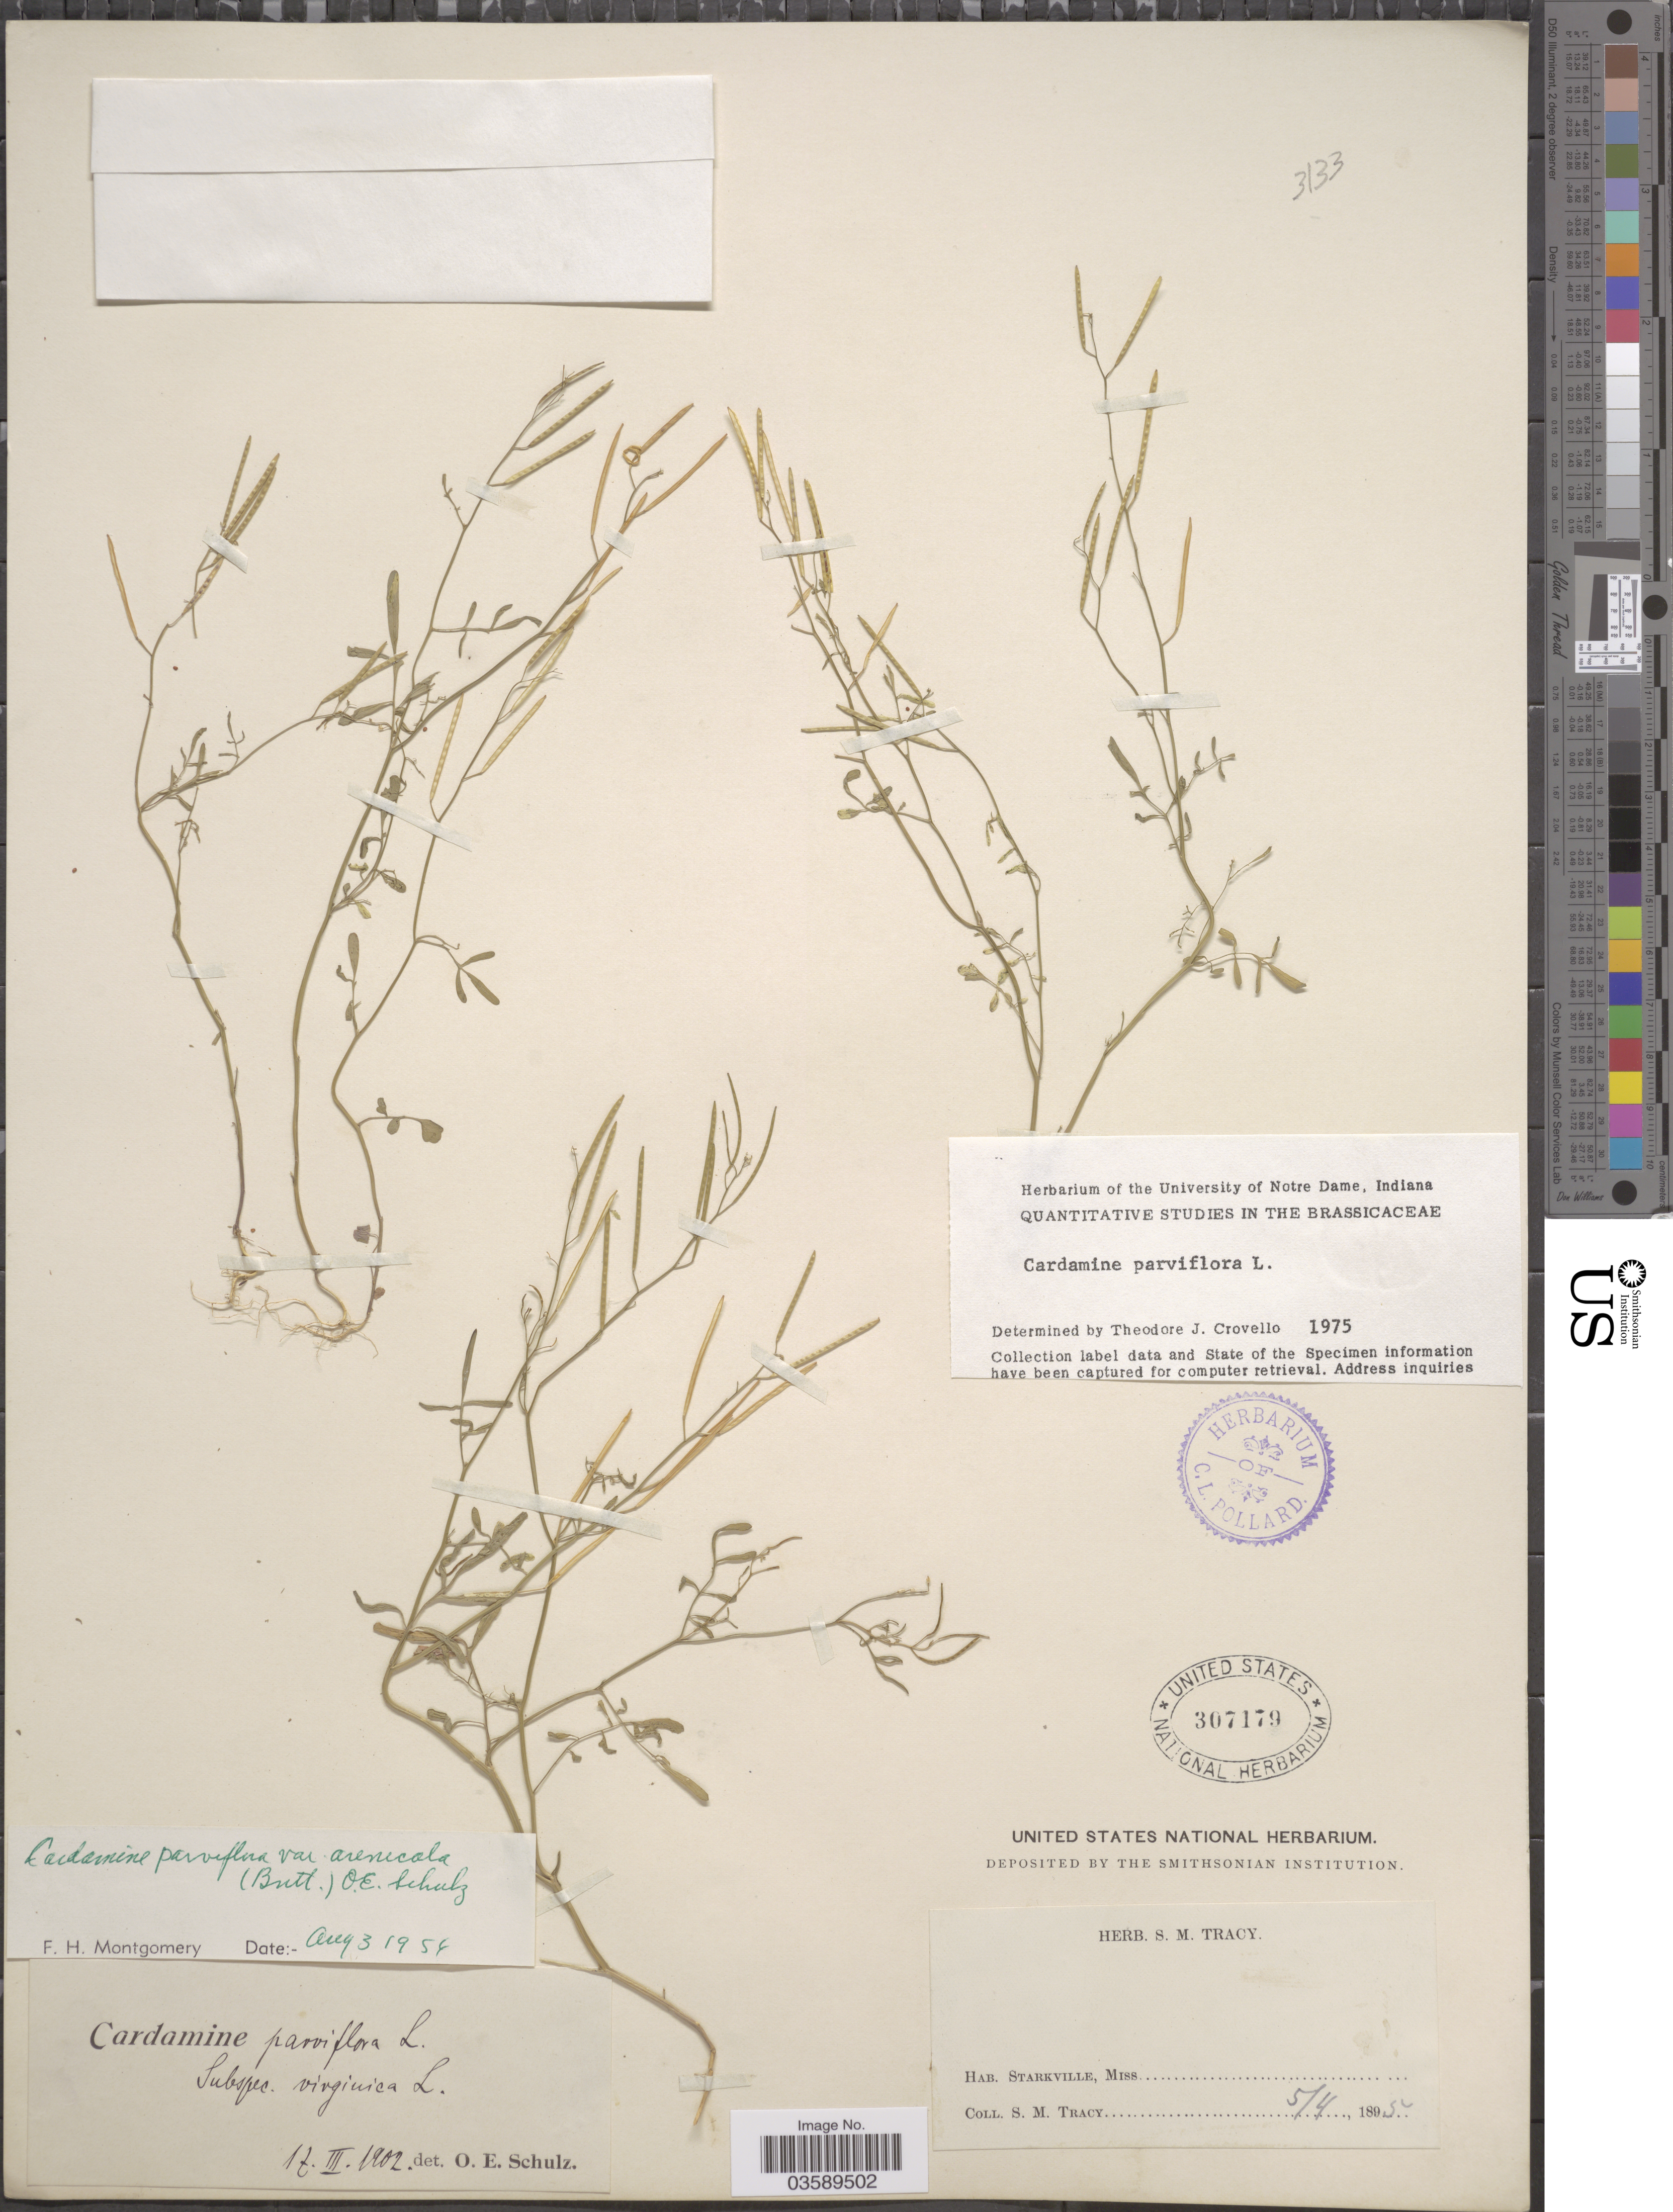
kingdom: Plantae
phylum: Tracheophyta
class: Magnoliopsida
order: Brassicales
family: Brassicaceae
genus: Cardamine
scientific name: Cardamine parviflora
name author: L.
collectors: S. M. Tracy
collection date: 1895-05-04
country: United States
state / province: Mississippi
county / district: Oktibbeha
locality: Starkville.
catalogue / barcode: US 307179